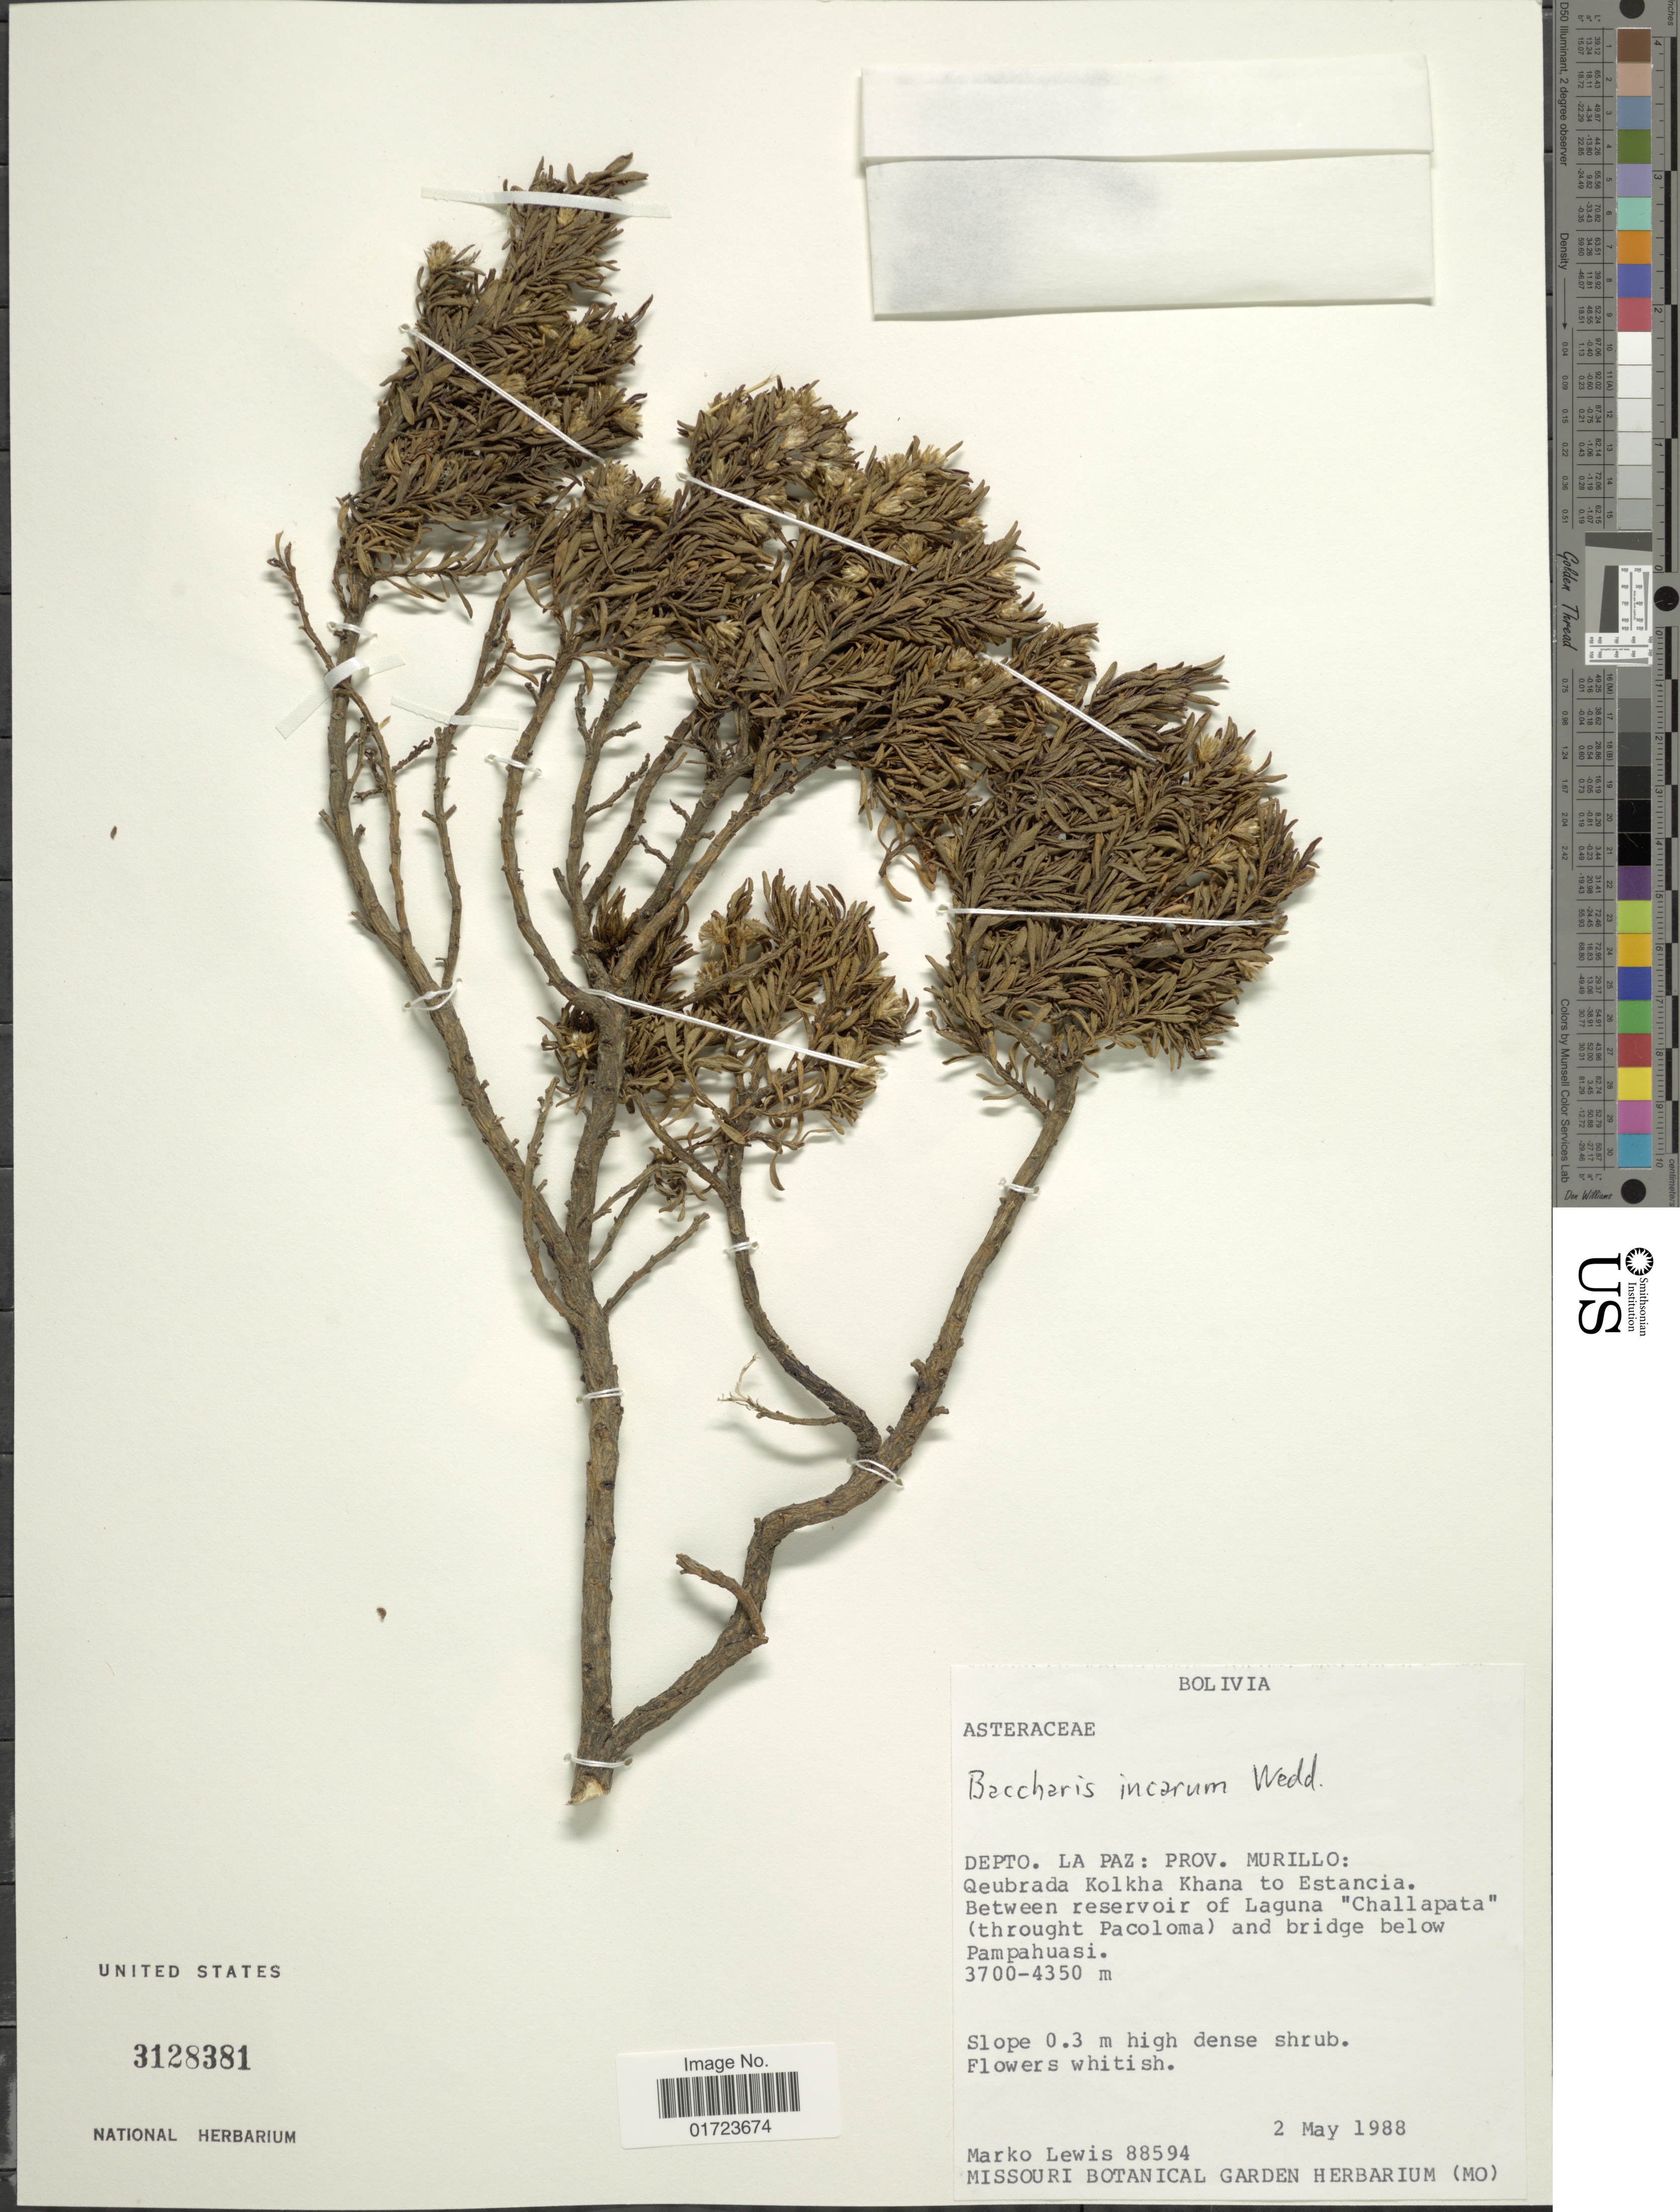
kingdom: Plantae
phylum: Tracheophyta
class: Magnoliopsida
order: Asterales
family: Asteraceae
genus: Baccharis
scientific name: Baccharis tola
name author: Phil.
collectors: M. A. Lewis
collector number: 88594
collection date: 1988-05-02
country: Bolivia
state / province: La Paz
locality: Depto. La Paz: Prov. Murillo: Quebrada Kolkha Khana to Estancia. Between reservoir of Laguna "Challapata"(throught Pacoloma) and bridge below Pampahuasi.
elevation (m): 3700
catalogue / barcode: US 3128381